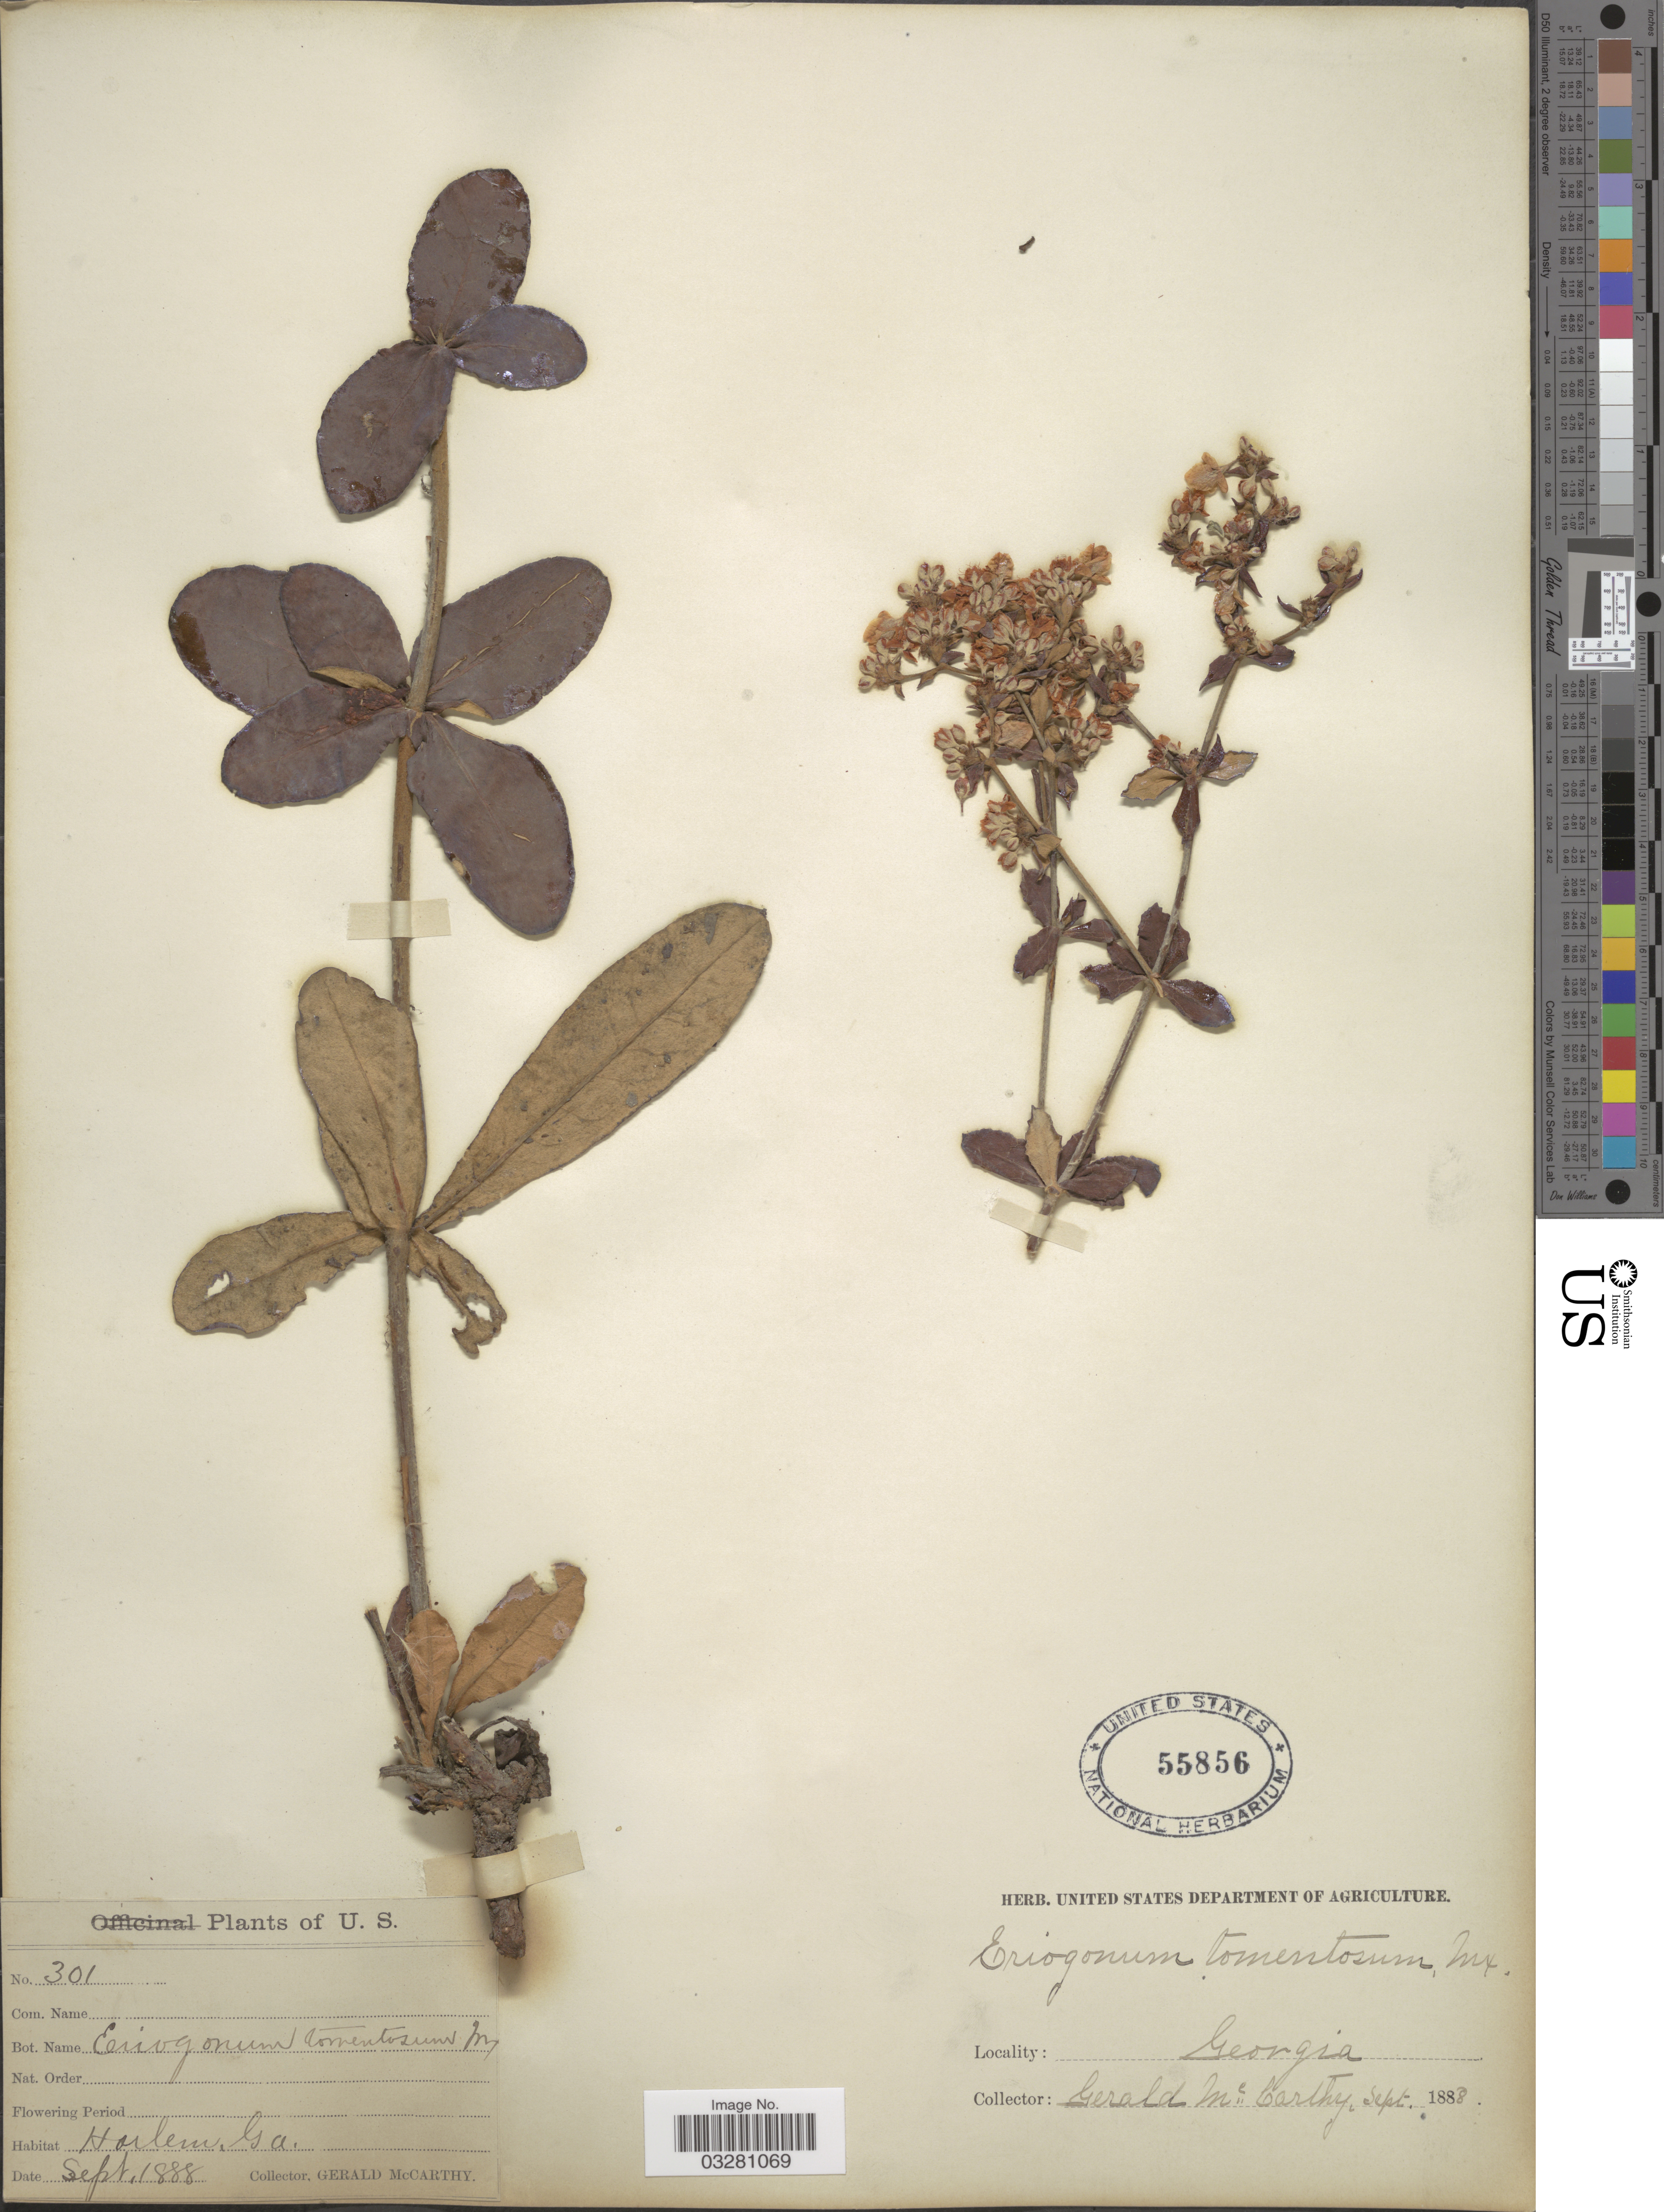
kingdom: Plantae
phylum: Tracheophyta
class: Magnoliopsida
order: Caryophyllales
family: Polygonaceae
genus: Eriogonum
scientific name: Eriogonum tomentosum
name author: Michx.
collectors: G. McCarthy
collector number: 301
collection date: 1888-09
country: United States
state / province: Georgia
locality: Harlem. Ga.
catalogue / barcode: US 55856